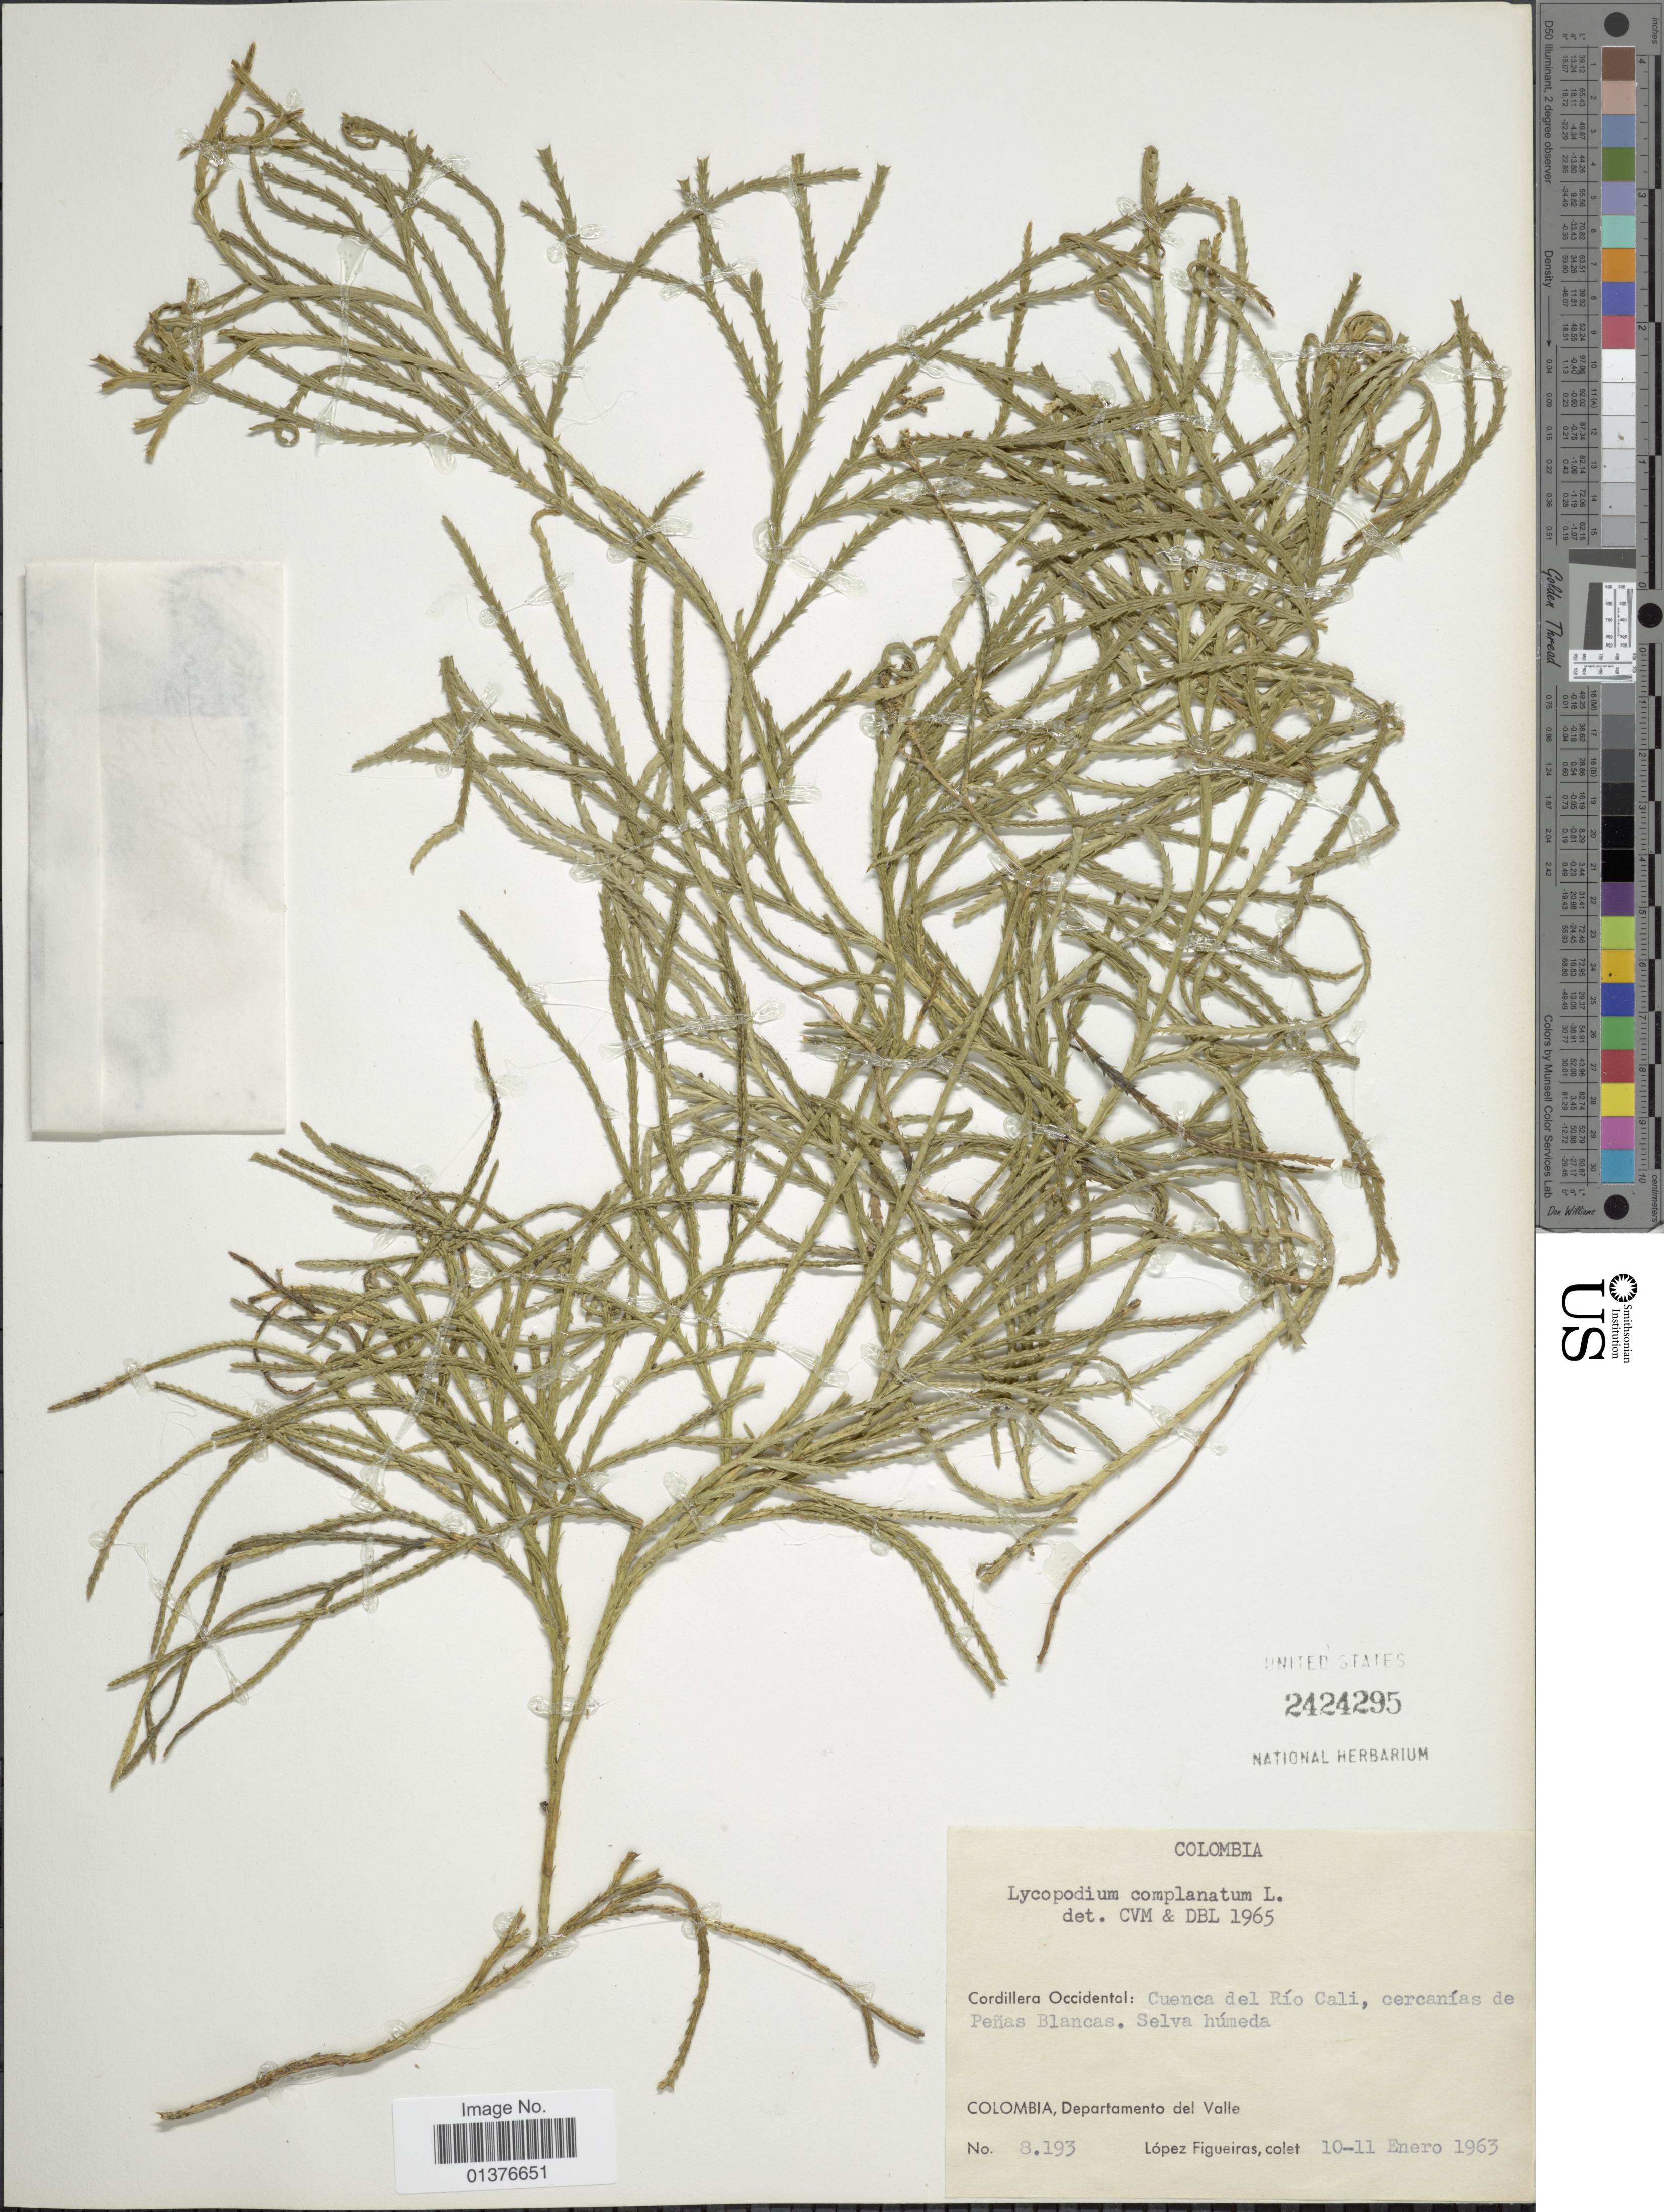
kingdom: Plantae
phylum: Tracheophyta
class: Lycopodiopsida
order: Lycopodiales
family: Lycopodiaceae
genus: Diphasiastrum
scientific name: Diphasiastrum thyoides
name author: (Humb. & Bonpl. ex Willd.) Holub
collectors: M. López Figueiras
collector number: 8193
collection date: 1963-01-10/1963-01-11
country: Colombia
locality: Cordillera Occidental: Cuenca del Rio Cali, cercanias de Penas Blancas, Departamento de Valle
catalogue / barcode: US 2424295